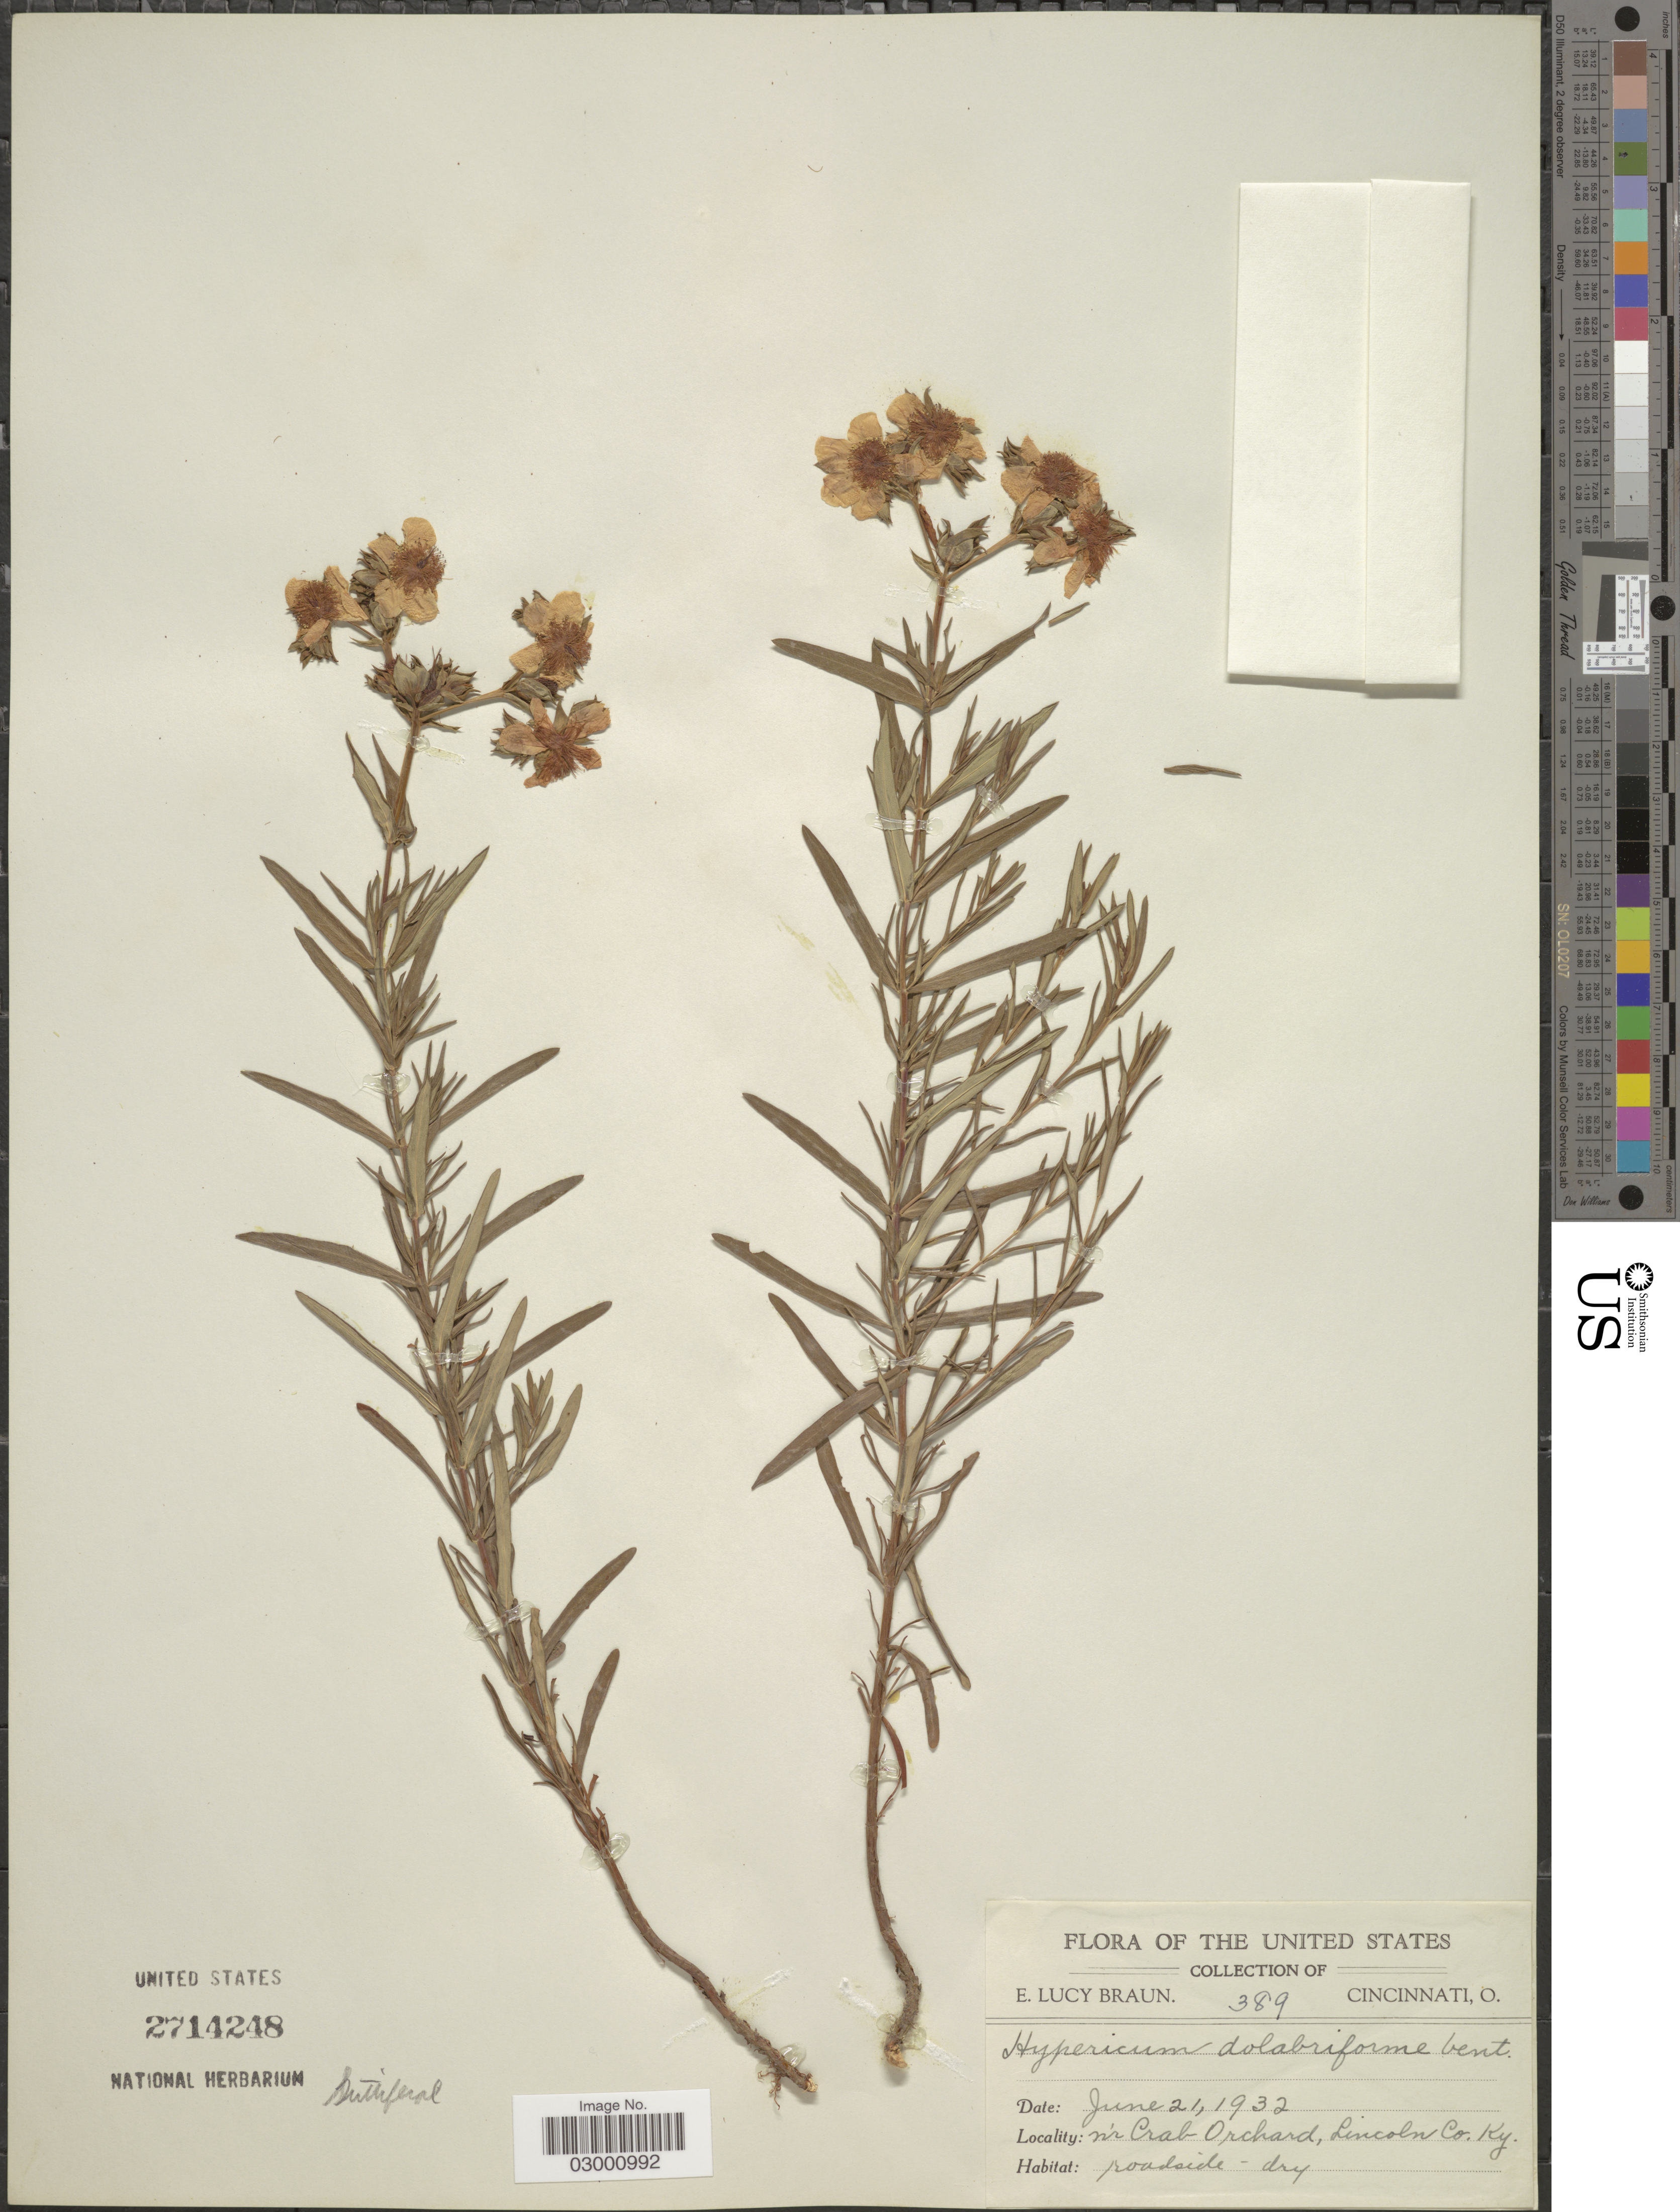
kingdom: Plantae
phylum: Tracheophyta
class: Magnoliopsida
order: Malpighiales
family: Hypericaceae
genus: Hypericum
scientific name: Hypericum dolabriforme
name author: Vent.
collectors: E. L. Braun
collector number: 389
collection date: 1932-06-21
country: United States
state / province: Kentucky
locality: Nr Crab Orchard, Lincoln Co.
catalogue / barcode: US 2714248